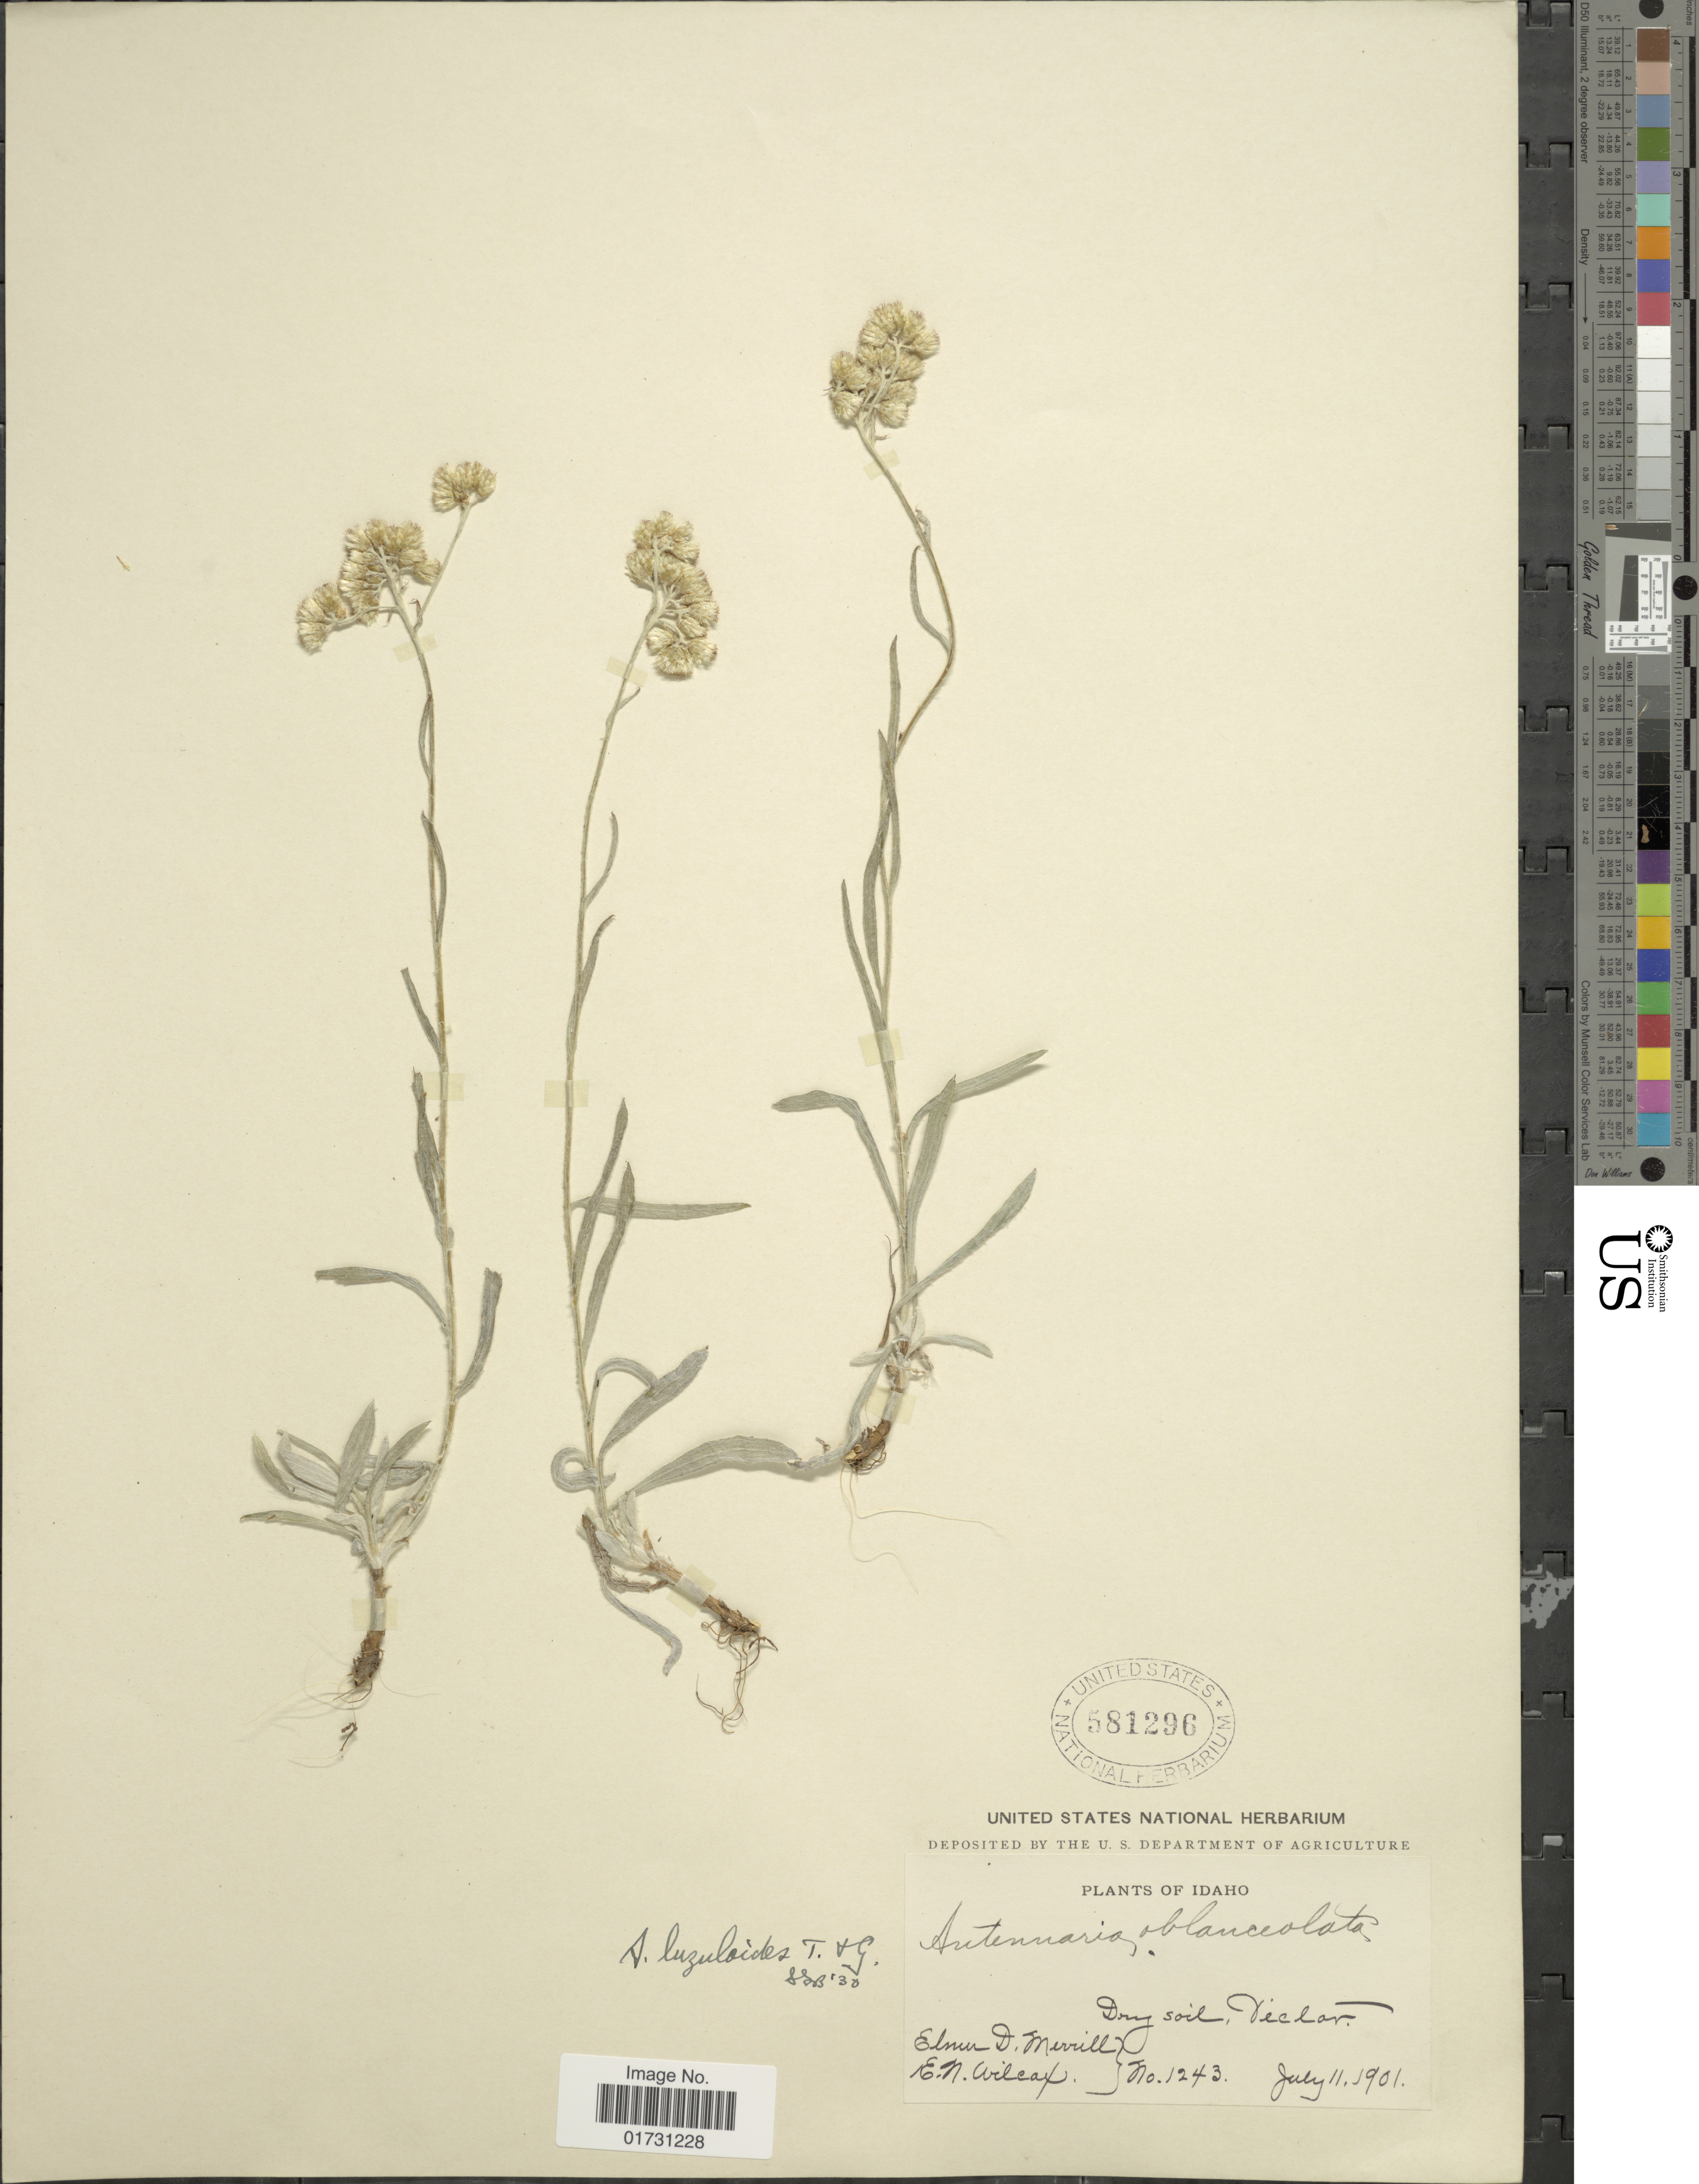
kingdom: Plantae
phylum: Tracheophyta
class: Magnoliopsida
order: Asterales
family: Asteraceae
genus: Antennaria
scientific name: Antennaria luzuloides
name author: Torr. & A. Gray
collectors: E. D. Merrill & E. Wilcox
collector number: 1243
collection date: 1901-07-11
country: United States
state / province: Idaho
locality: Dry soil, Victor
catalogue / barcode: US 581296